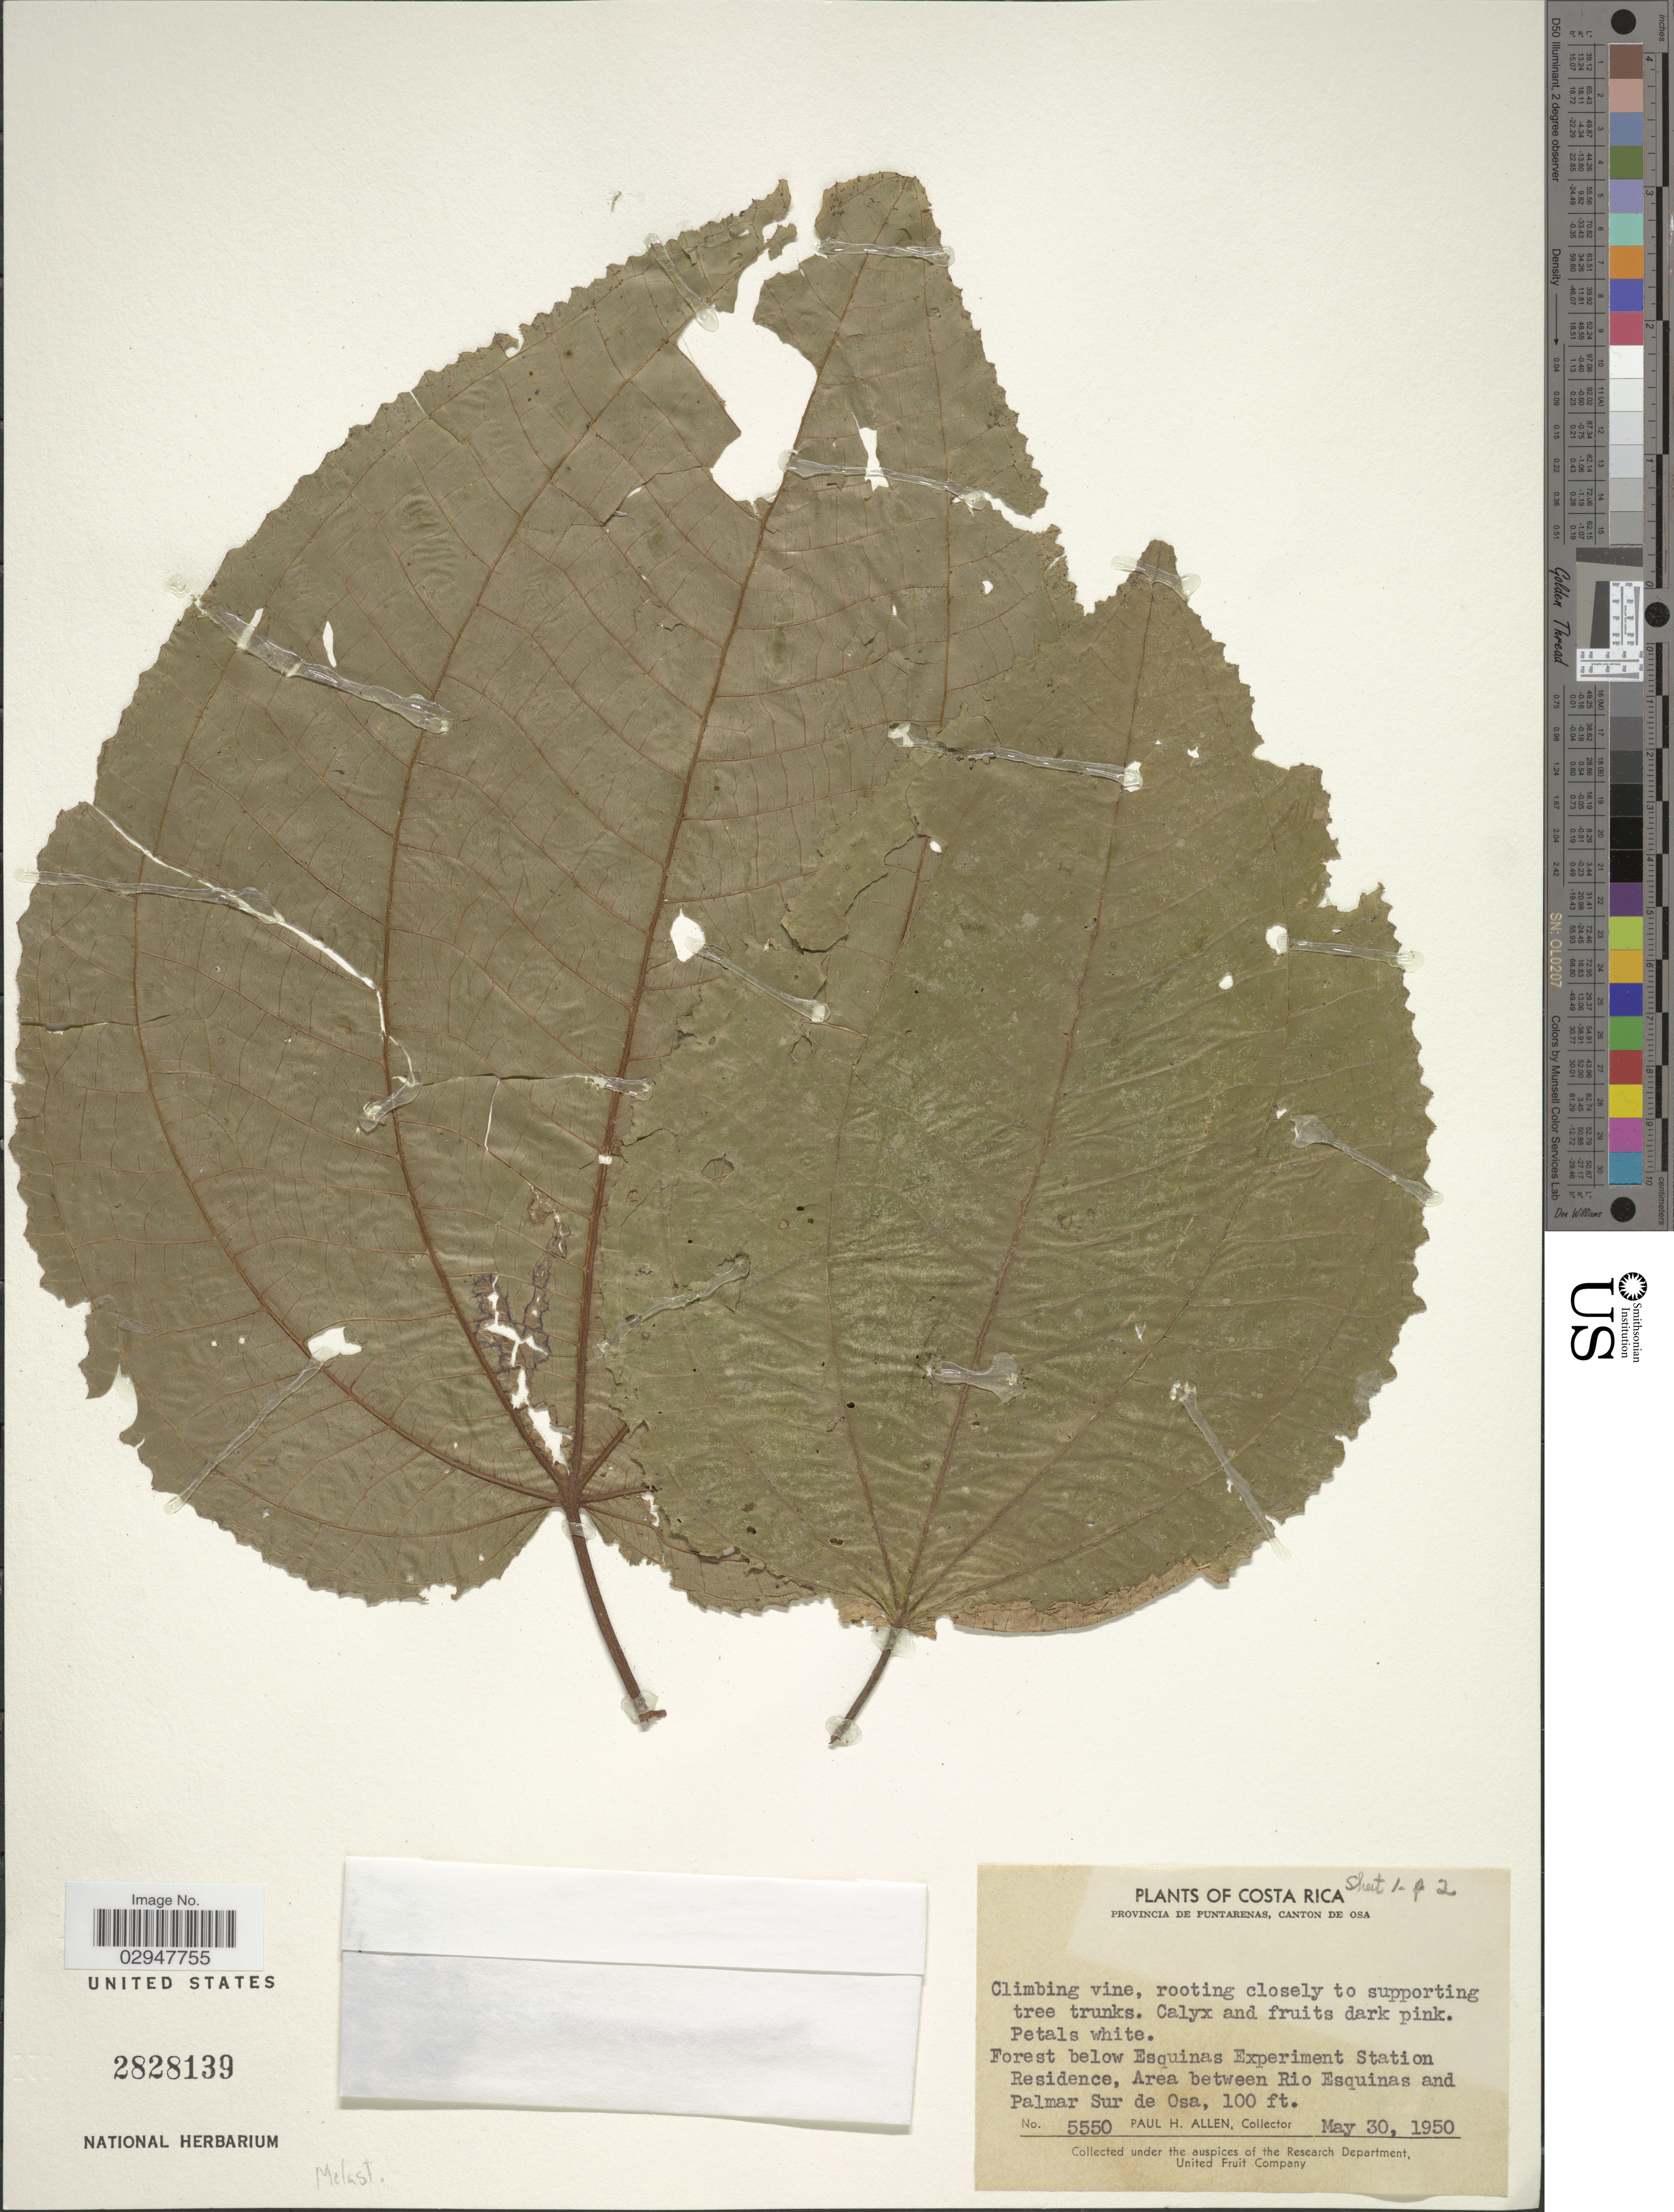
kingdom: Plantae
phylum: Tracheophyta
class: Magnoliopsida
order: Myrtales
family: Melastomataceae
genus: Clidemia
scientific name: Clidemia epiphytica var. trichocalyx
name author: (S.F. Blake) Wurdack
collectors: P. H. Allen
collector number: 5550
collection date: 1950-05-30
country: Costa Rica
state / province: Puntarenas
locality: Canton de Osa. Forest below Esquinas Experiment Station Residence, Area between Rio Esquinas and Palmar Sur de Osa.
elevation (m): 30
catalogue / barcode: US 2828139